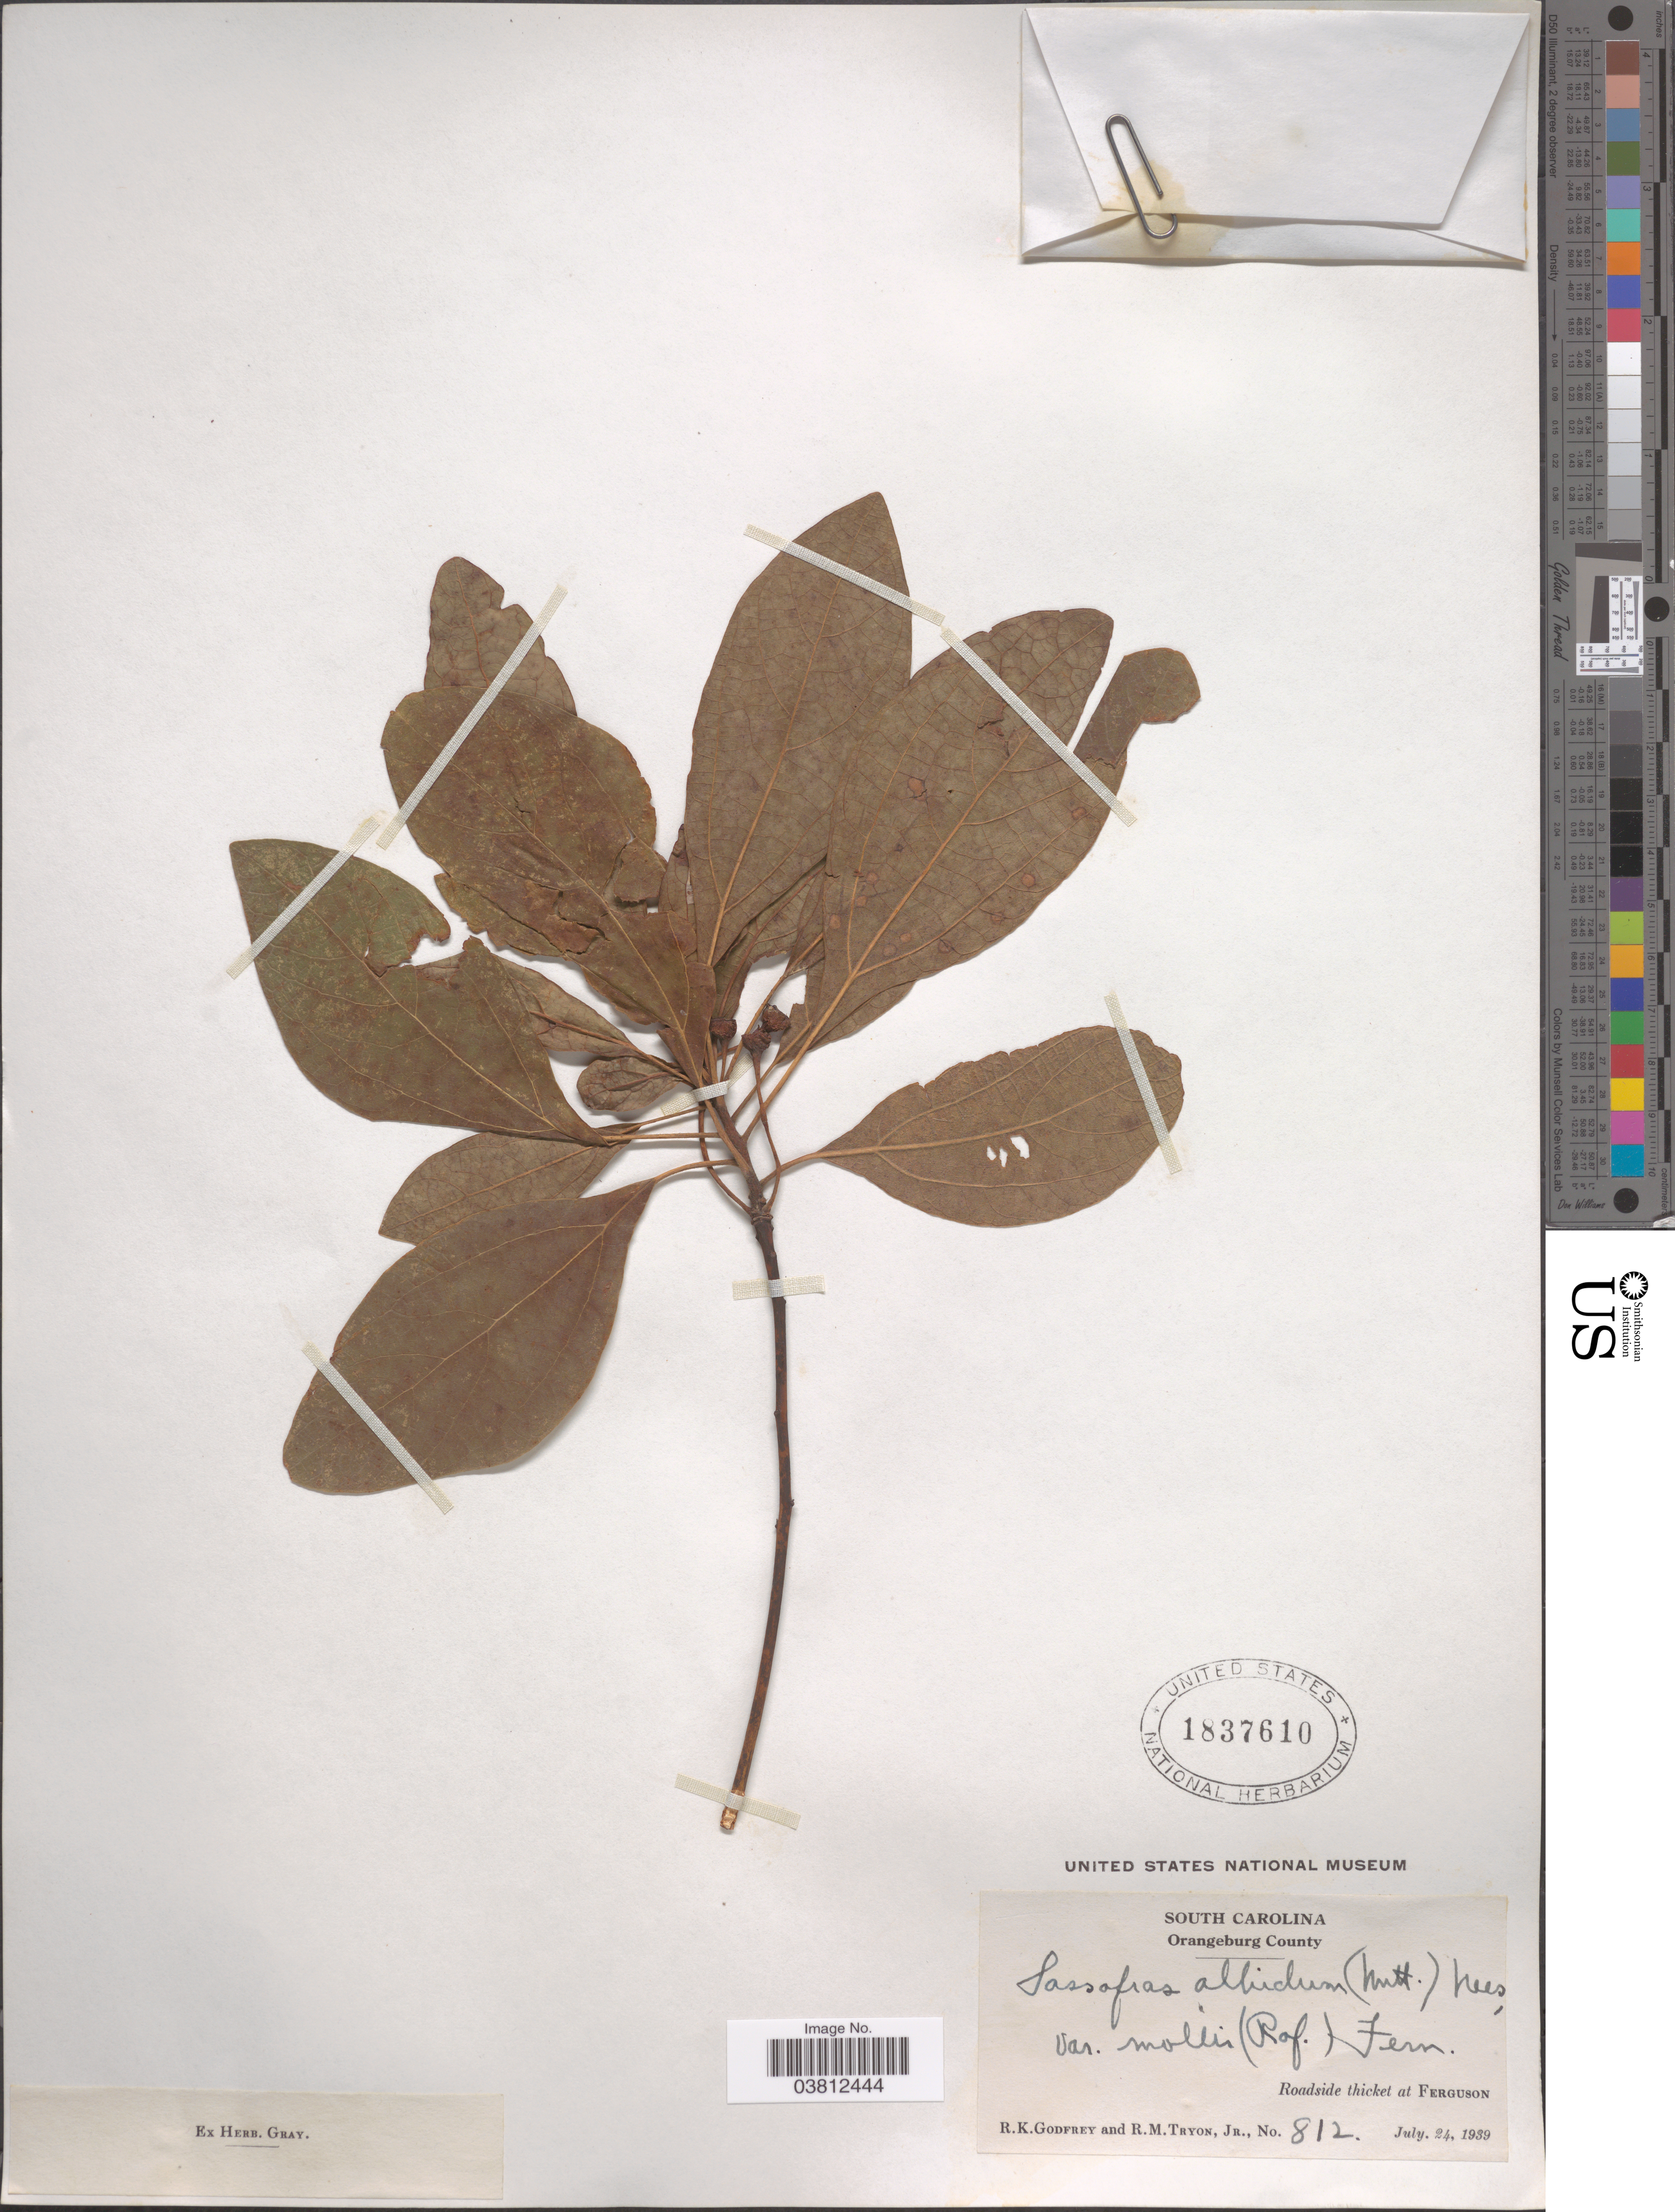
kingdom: Plantae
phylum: Tracheophyta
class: Magnoliopsida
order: Laurales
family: Lauraceae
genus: Sassafras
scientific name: Sassafras albidum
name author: (Nutt.) Nees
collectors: R. K. Godfrey & R. Tryon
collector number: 812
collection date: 1939-07-24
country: United States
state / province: South Carolina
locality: Orangeburg County. Roadside thicket at Ferguson.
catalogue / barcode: US 1837610